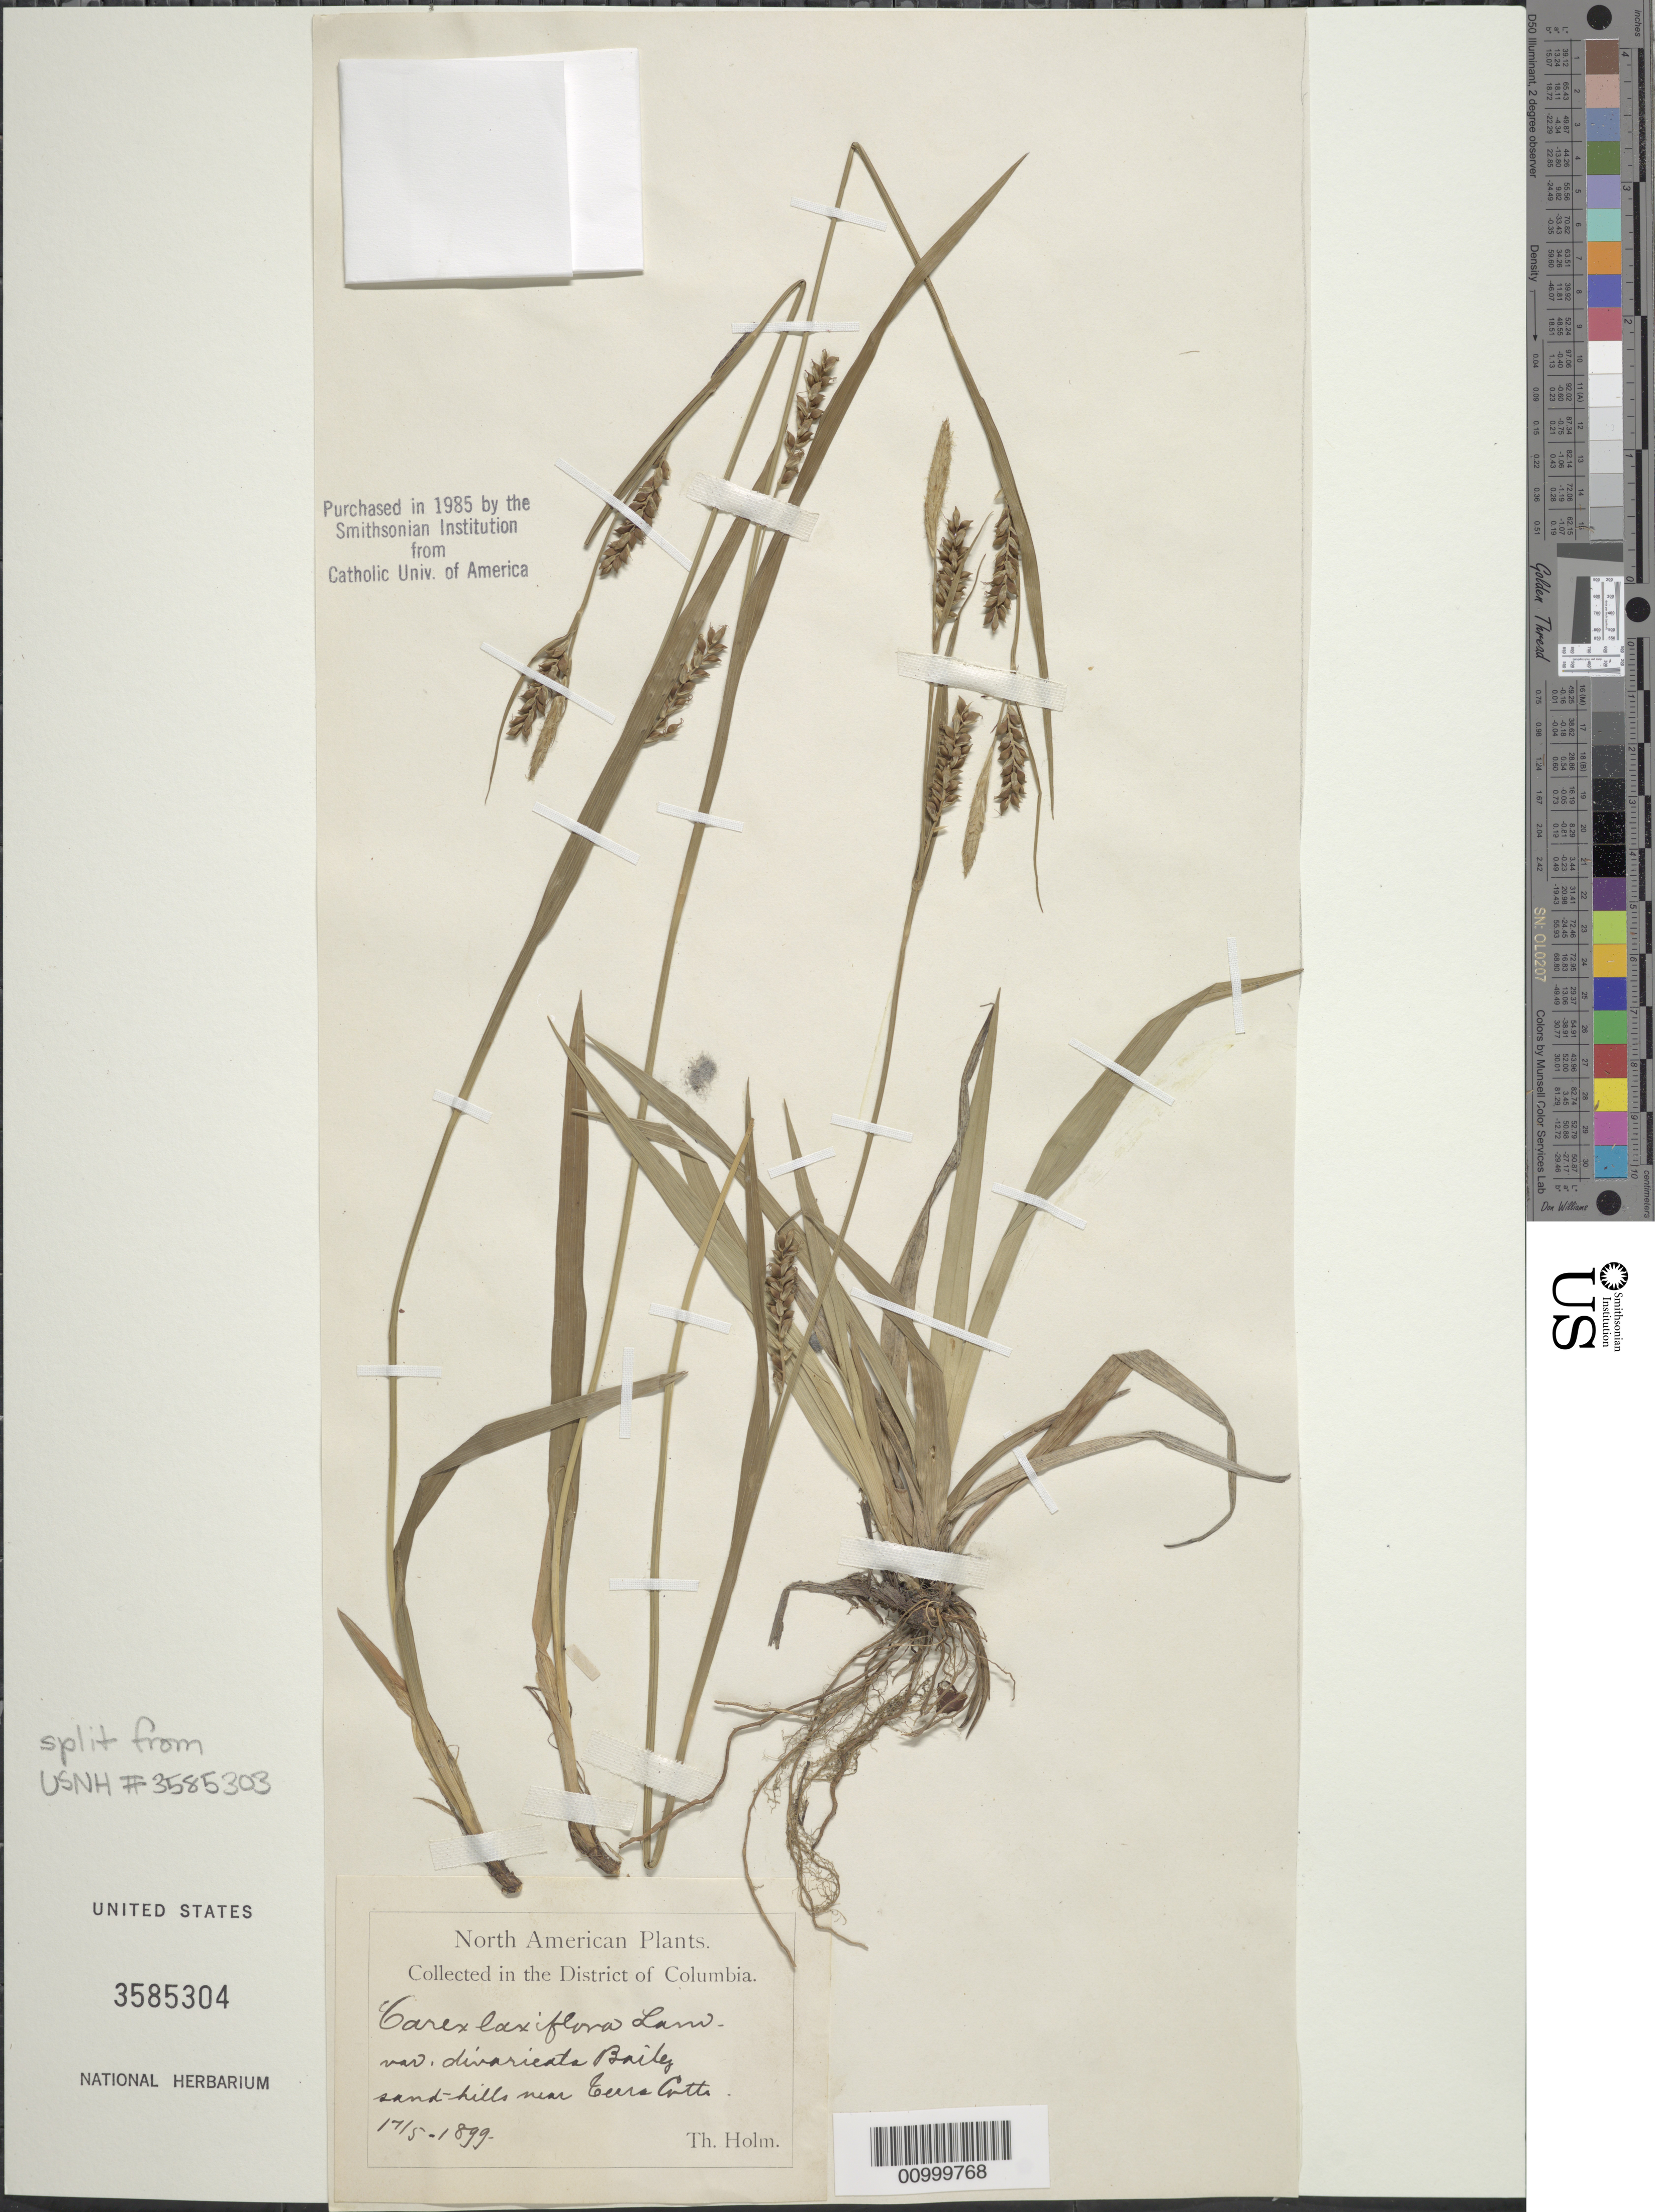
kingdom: Plantae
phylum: Tracheophyta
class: Liliopsida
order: Poales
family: Cyperaceae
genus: Carex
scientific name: Carex laxiflora var. divaricata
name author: L.H. Bailey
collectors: T. Holm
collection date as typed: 17 May 1899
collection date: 1899-05-17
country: United States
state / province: District of Columbia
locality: Near Terra Cotta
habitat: sand hills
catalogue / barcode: US 3585304